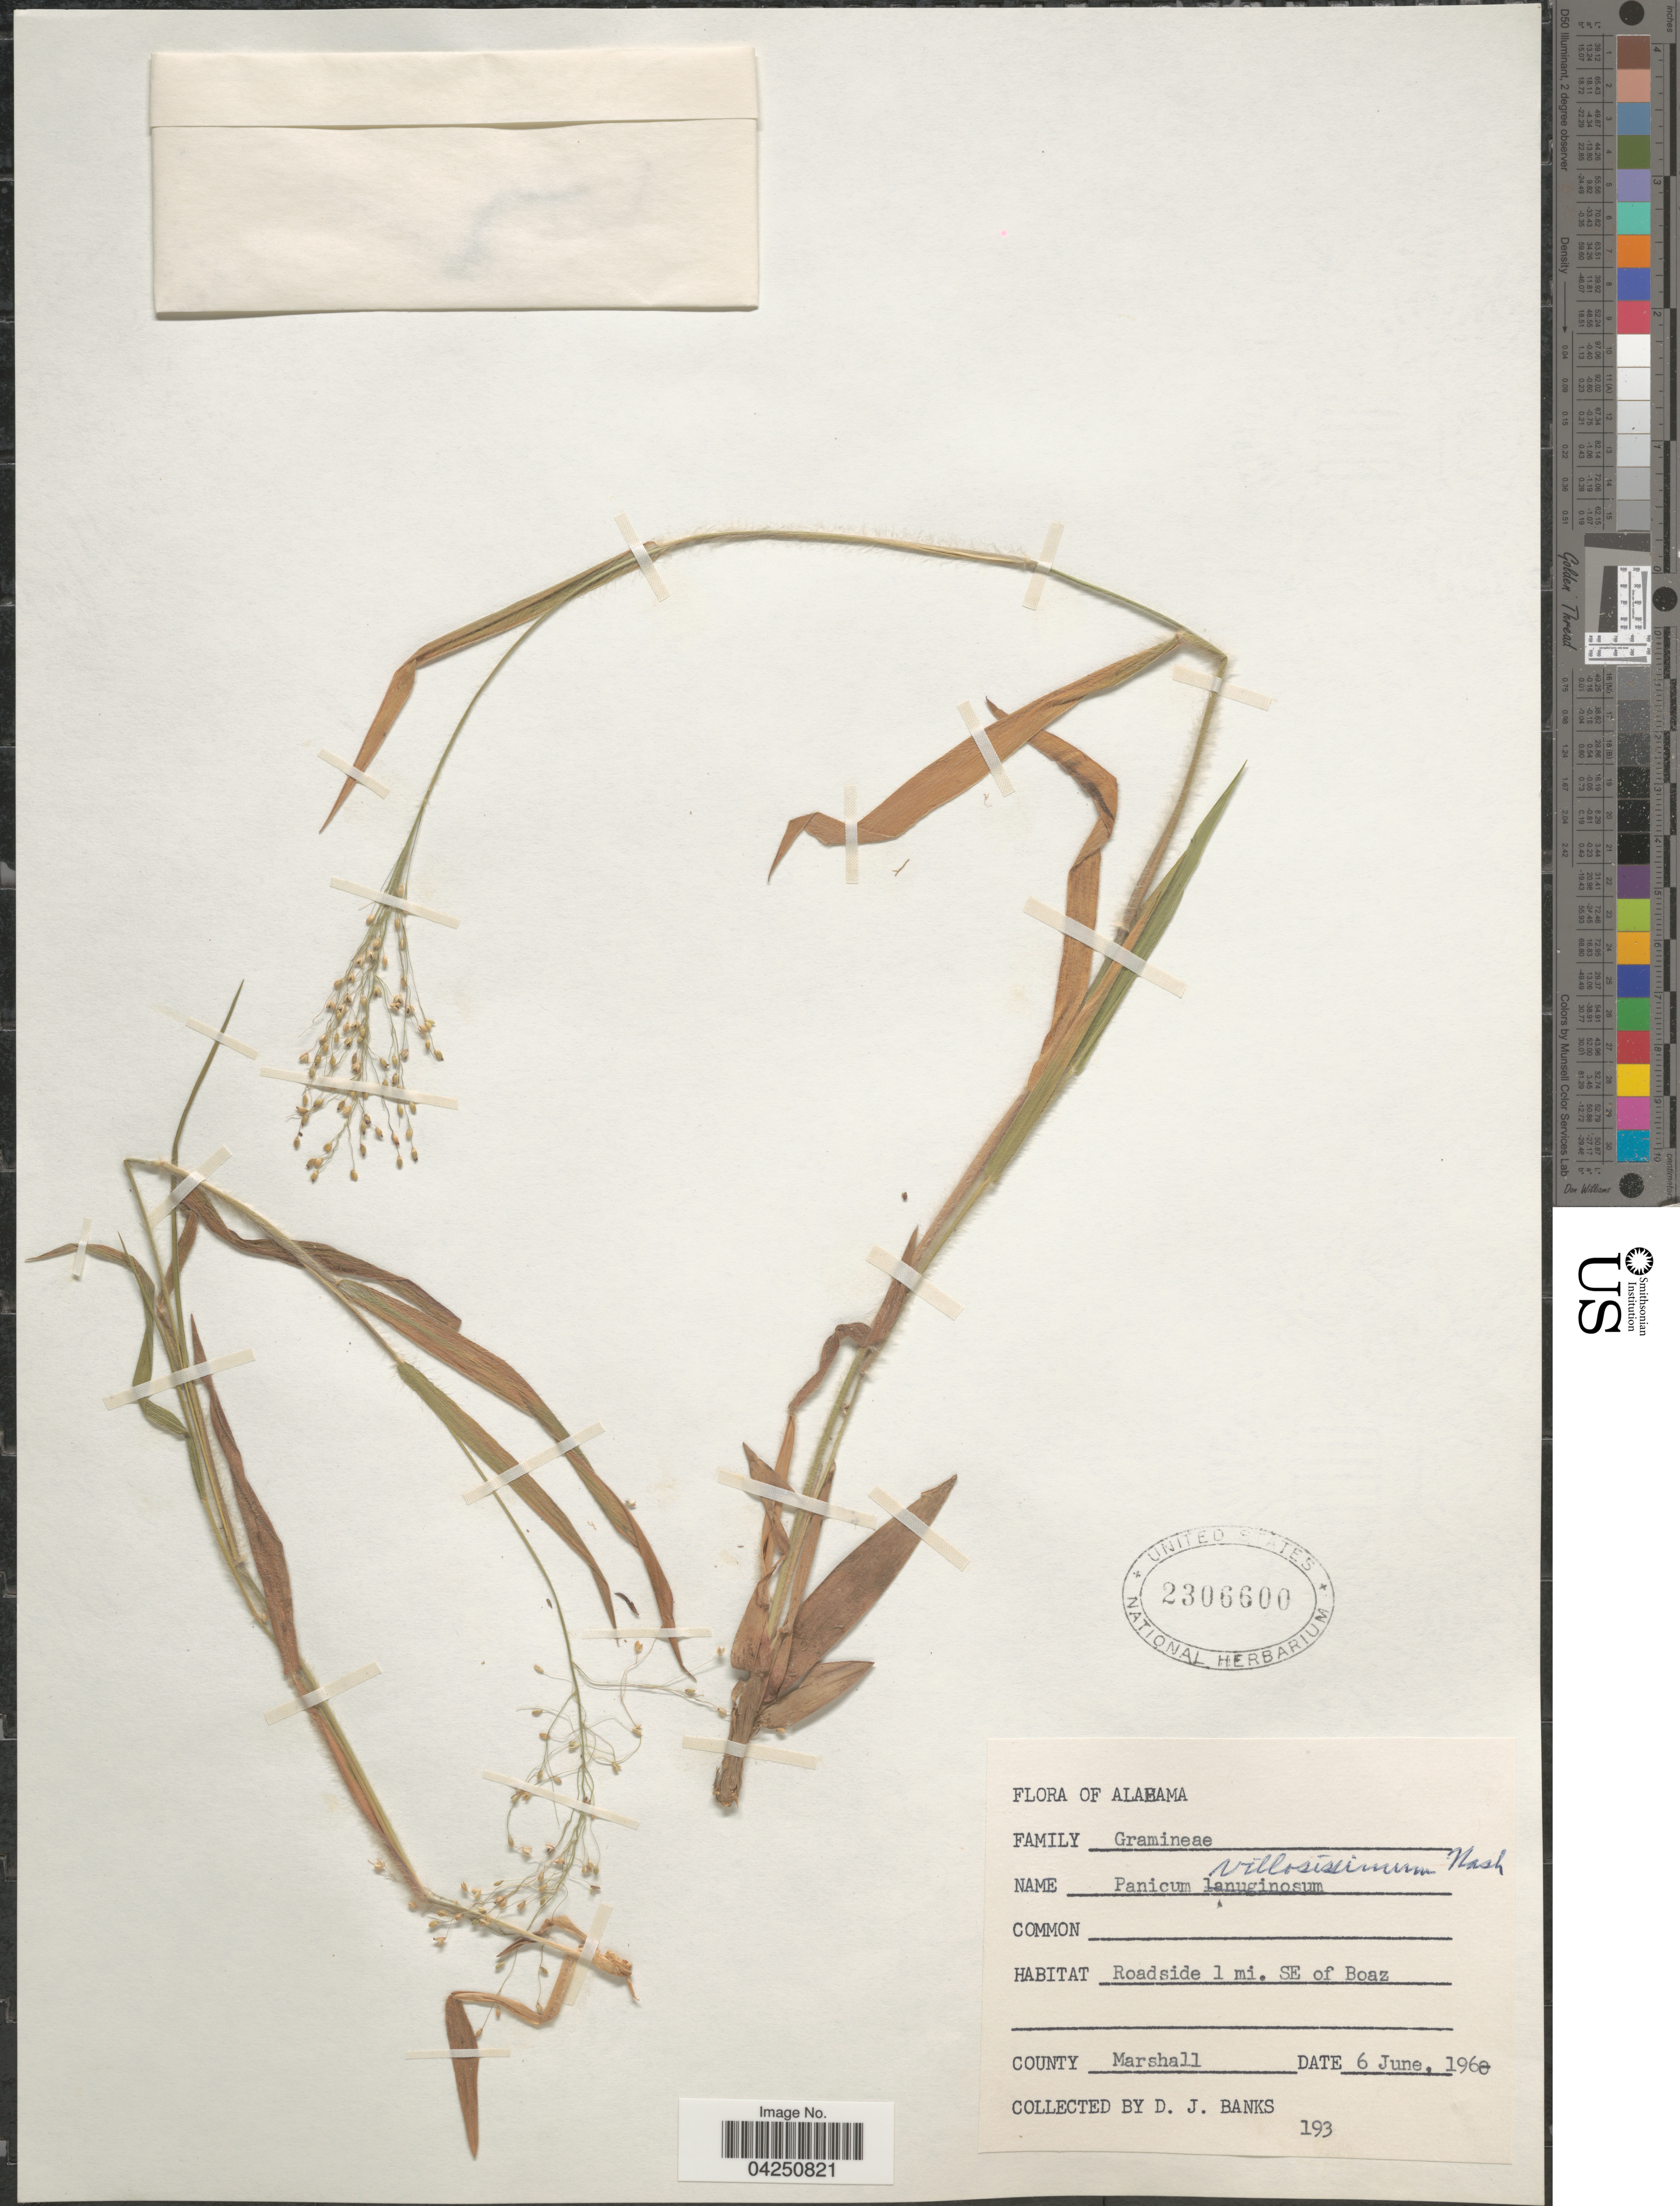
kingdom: Plantae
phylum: Tracheophyta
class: Liliopsida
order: Poales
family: Poaceae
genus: Dichanthelium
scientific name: Dichanthelium acuminatum var. acuminatum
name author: (Sw.) Gould & C.A. Clark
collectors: D. J. Banks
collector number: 193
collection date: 1960-06-06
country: United States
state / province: Alabama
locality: Roadside 1 mi. SE of Boaz. County Marshall.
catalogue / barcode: US 2306600